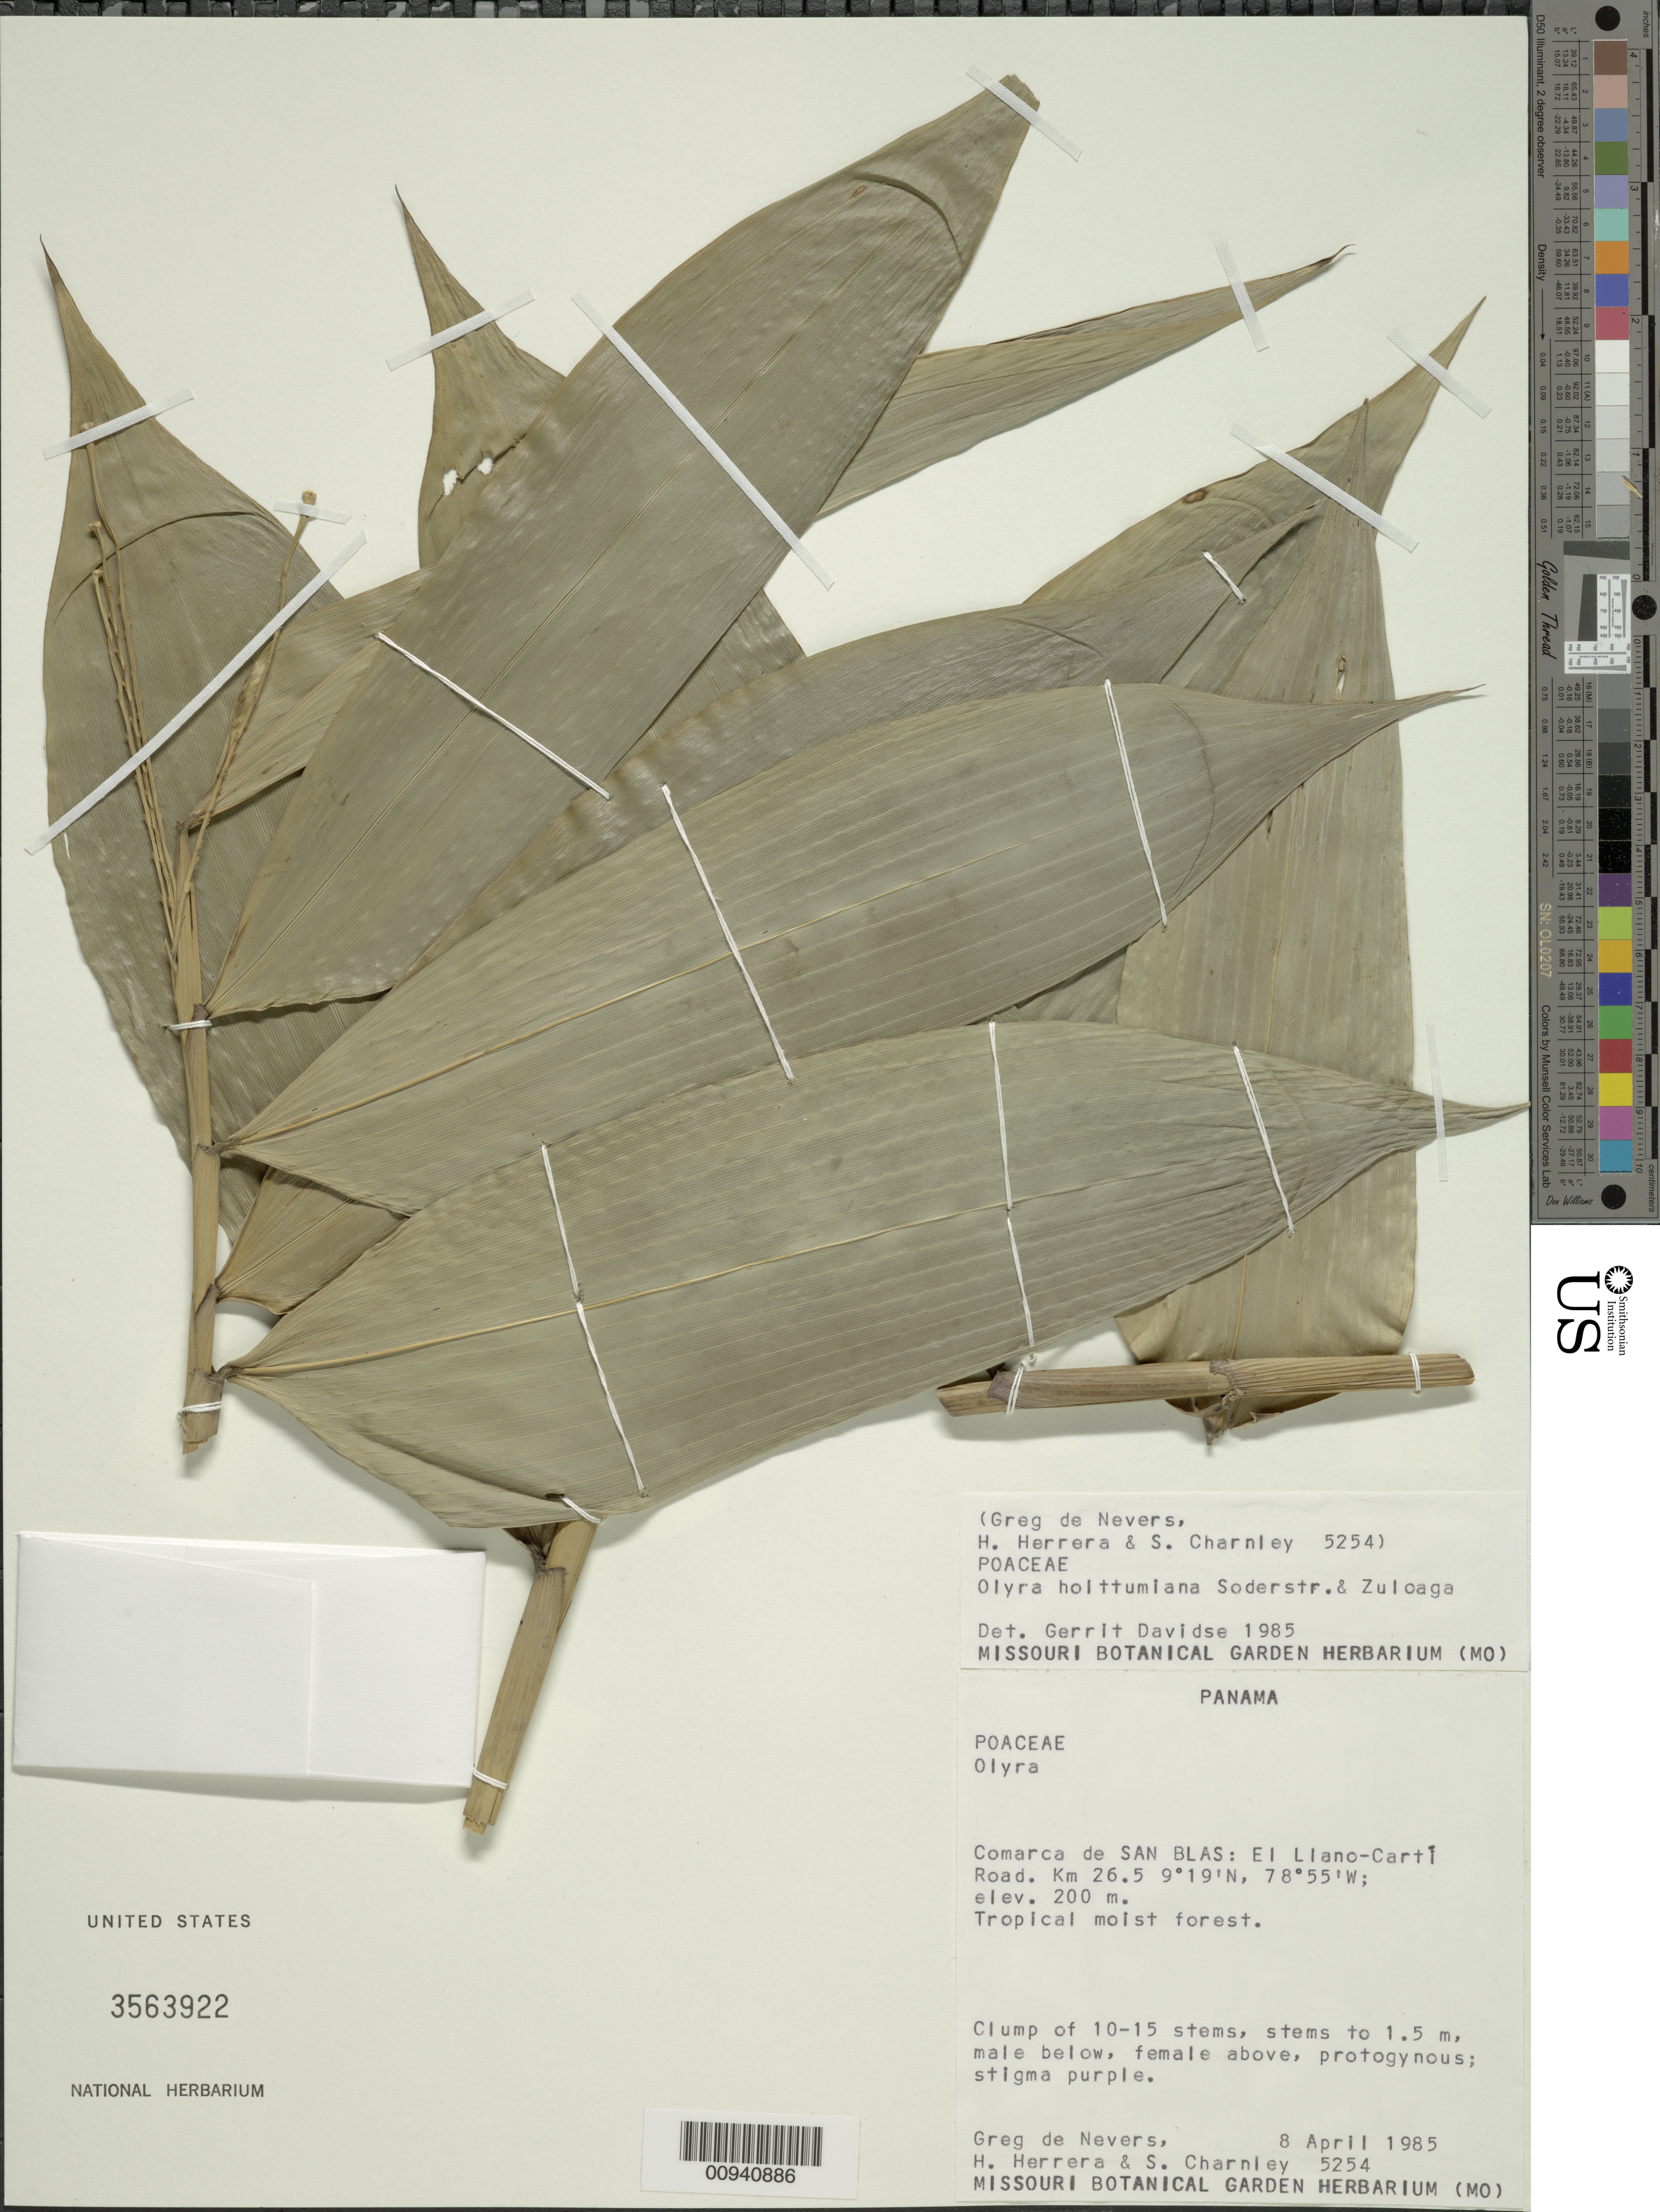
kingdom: Plantae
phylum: Tracheophyta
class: Liliopsida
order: Poales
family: Poaceae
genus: Olyra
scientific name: Olyra holttumiana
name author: Soderstr. & Zuloaga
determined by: Davidse, Gerrit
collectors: G. C. de Nevers, H. Herrera & S. Charnley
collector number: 5254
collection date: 1985-04-08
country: Panama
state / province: Kuna Yala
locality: El Llano-Cartl Road. Km 26.5.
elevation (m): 200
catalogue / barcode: US 3563922